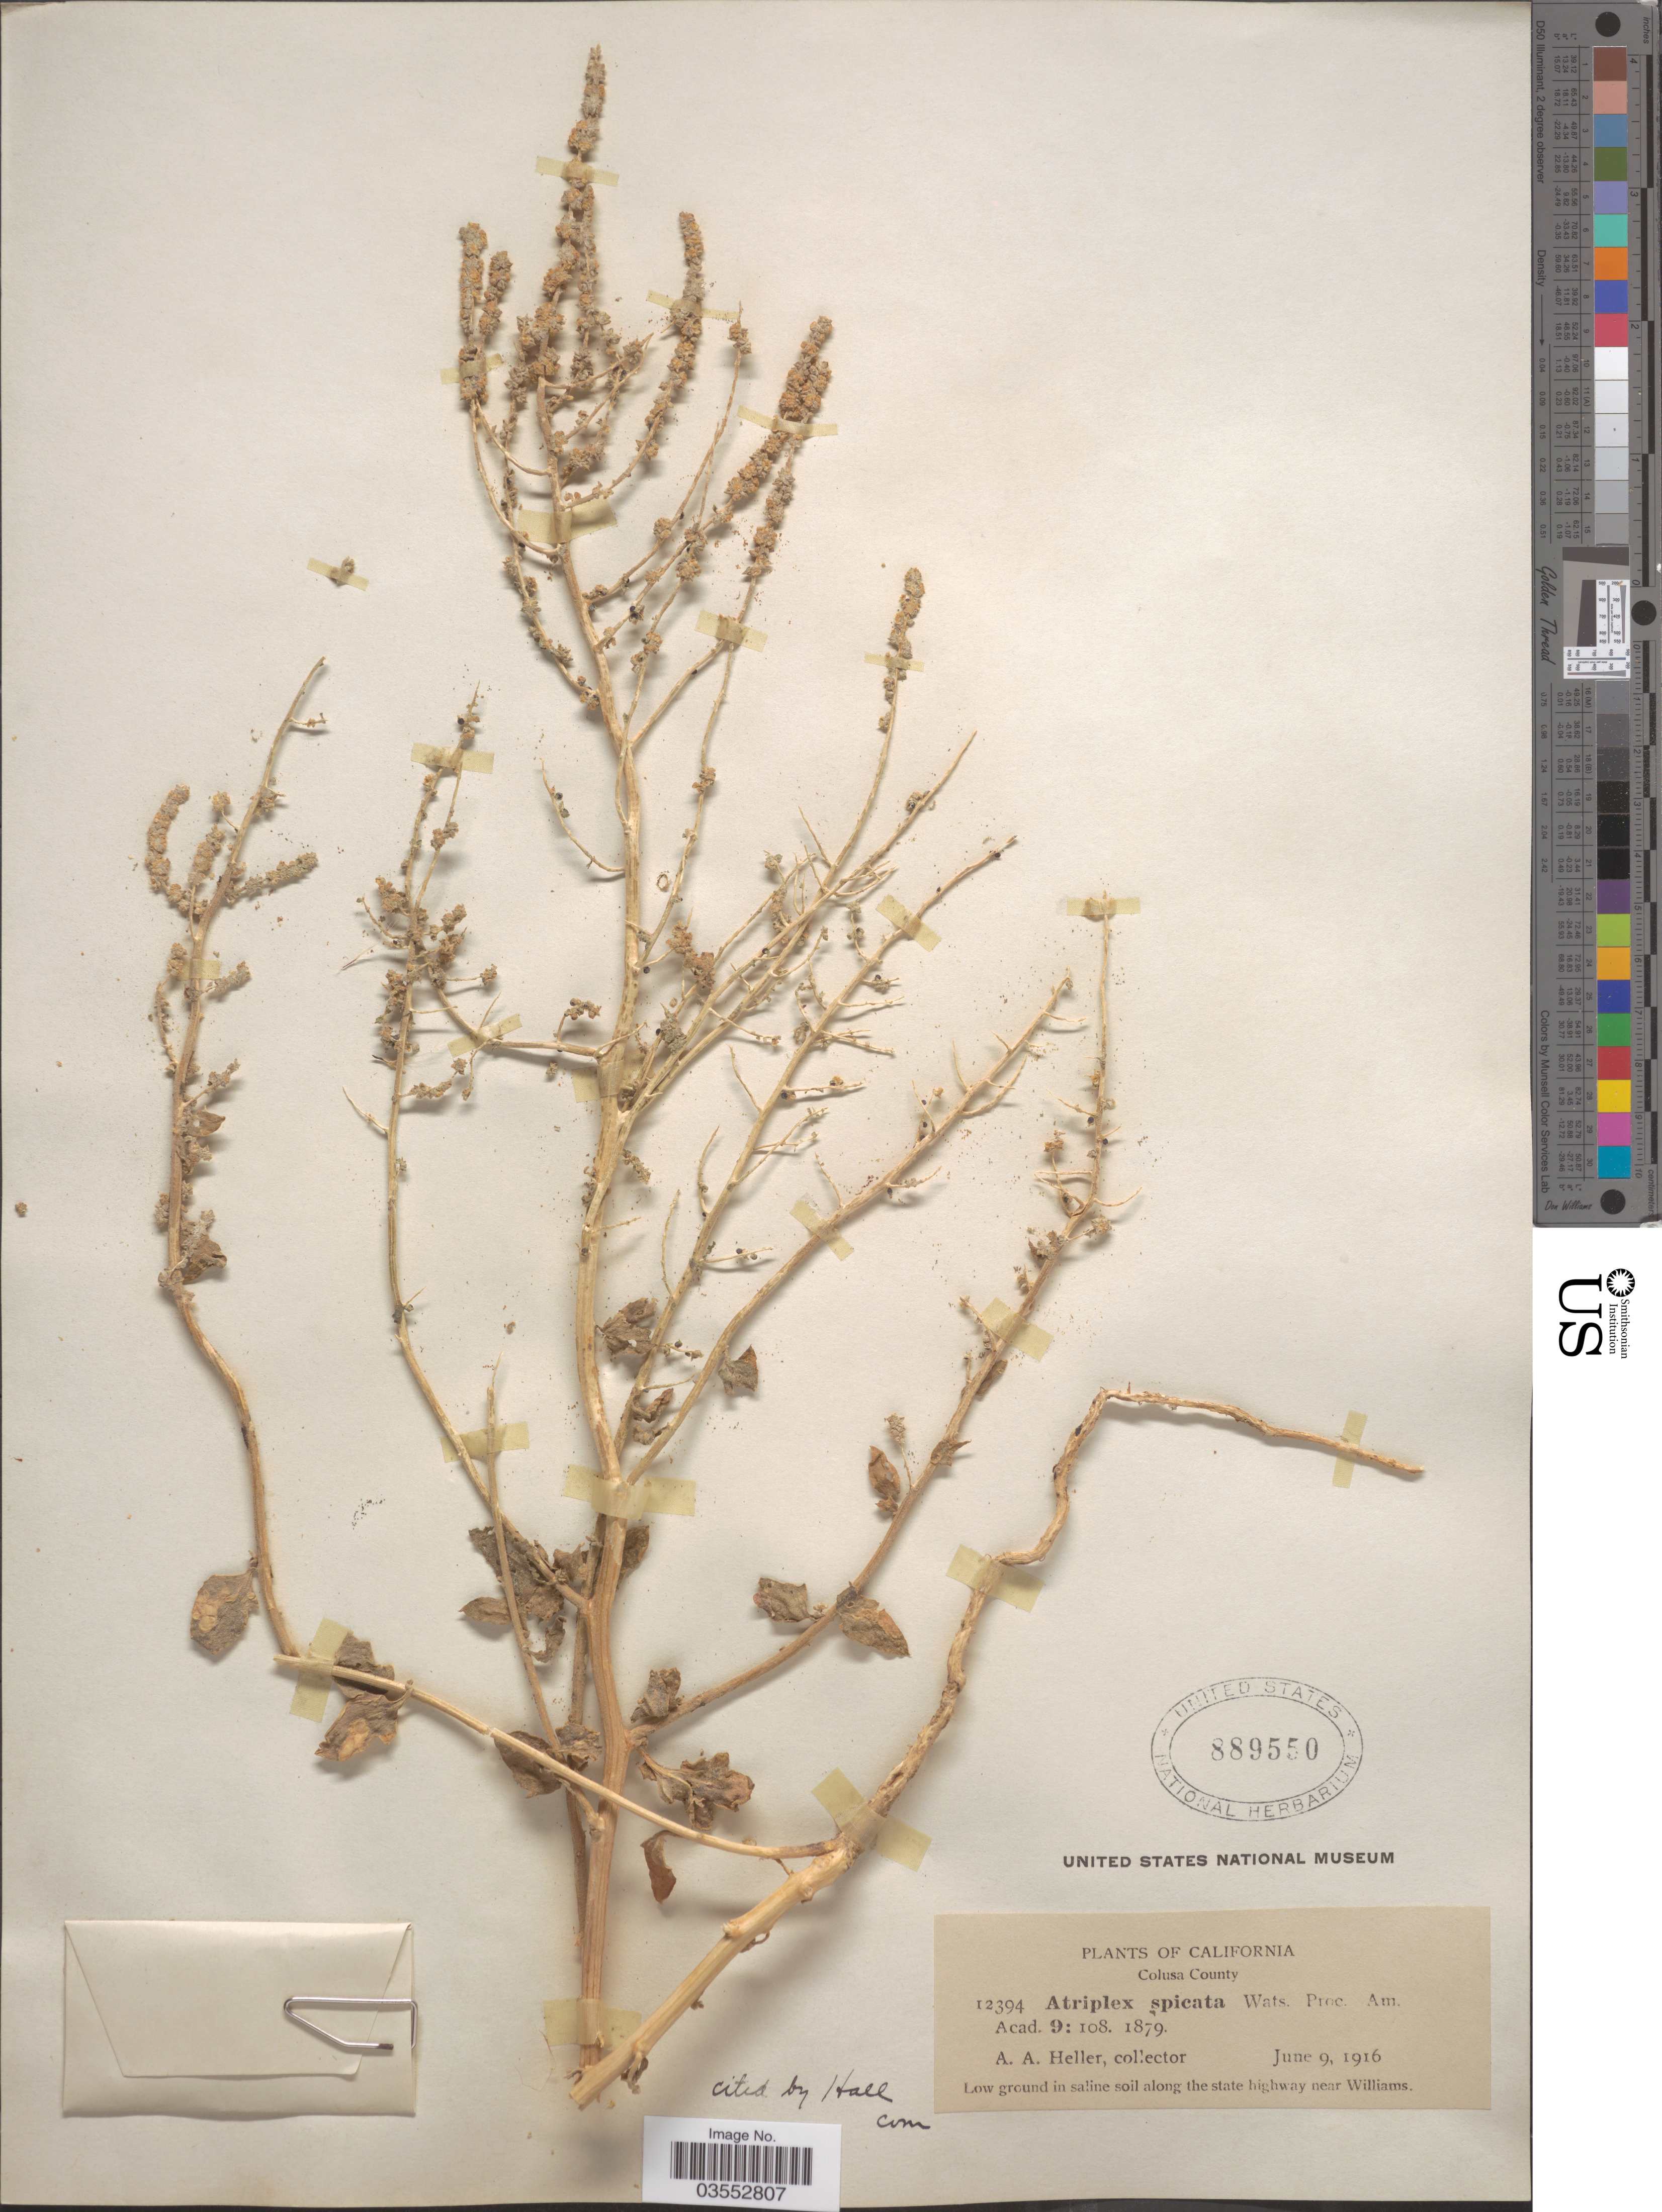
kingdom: Plantae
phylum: Tracheophyta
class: Magnoliopsida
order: Caryophyllales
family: Amaranthaceae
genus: Extriplex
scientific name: Extriplex joaquinana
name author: (A. Nelson) E.H. Zacharias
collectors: A. A. Heller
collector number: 12394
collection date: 1916-06-09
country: United States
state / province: California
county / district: Colusa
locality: Colusa County. Along state highway near Williams.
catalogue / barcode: US 889550